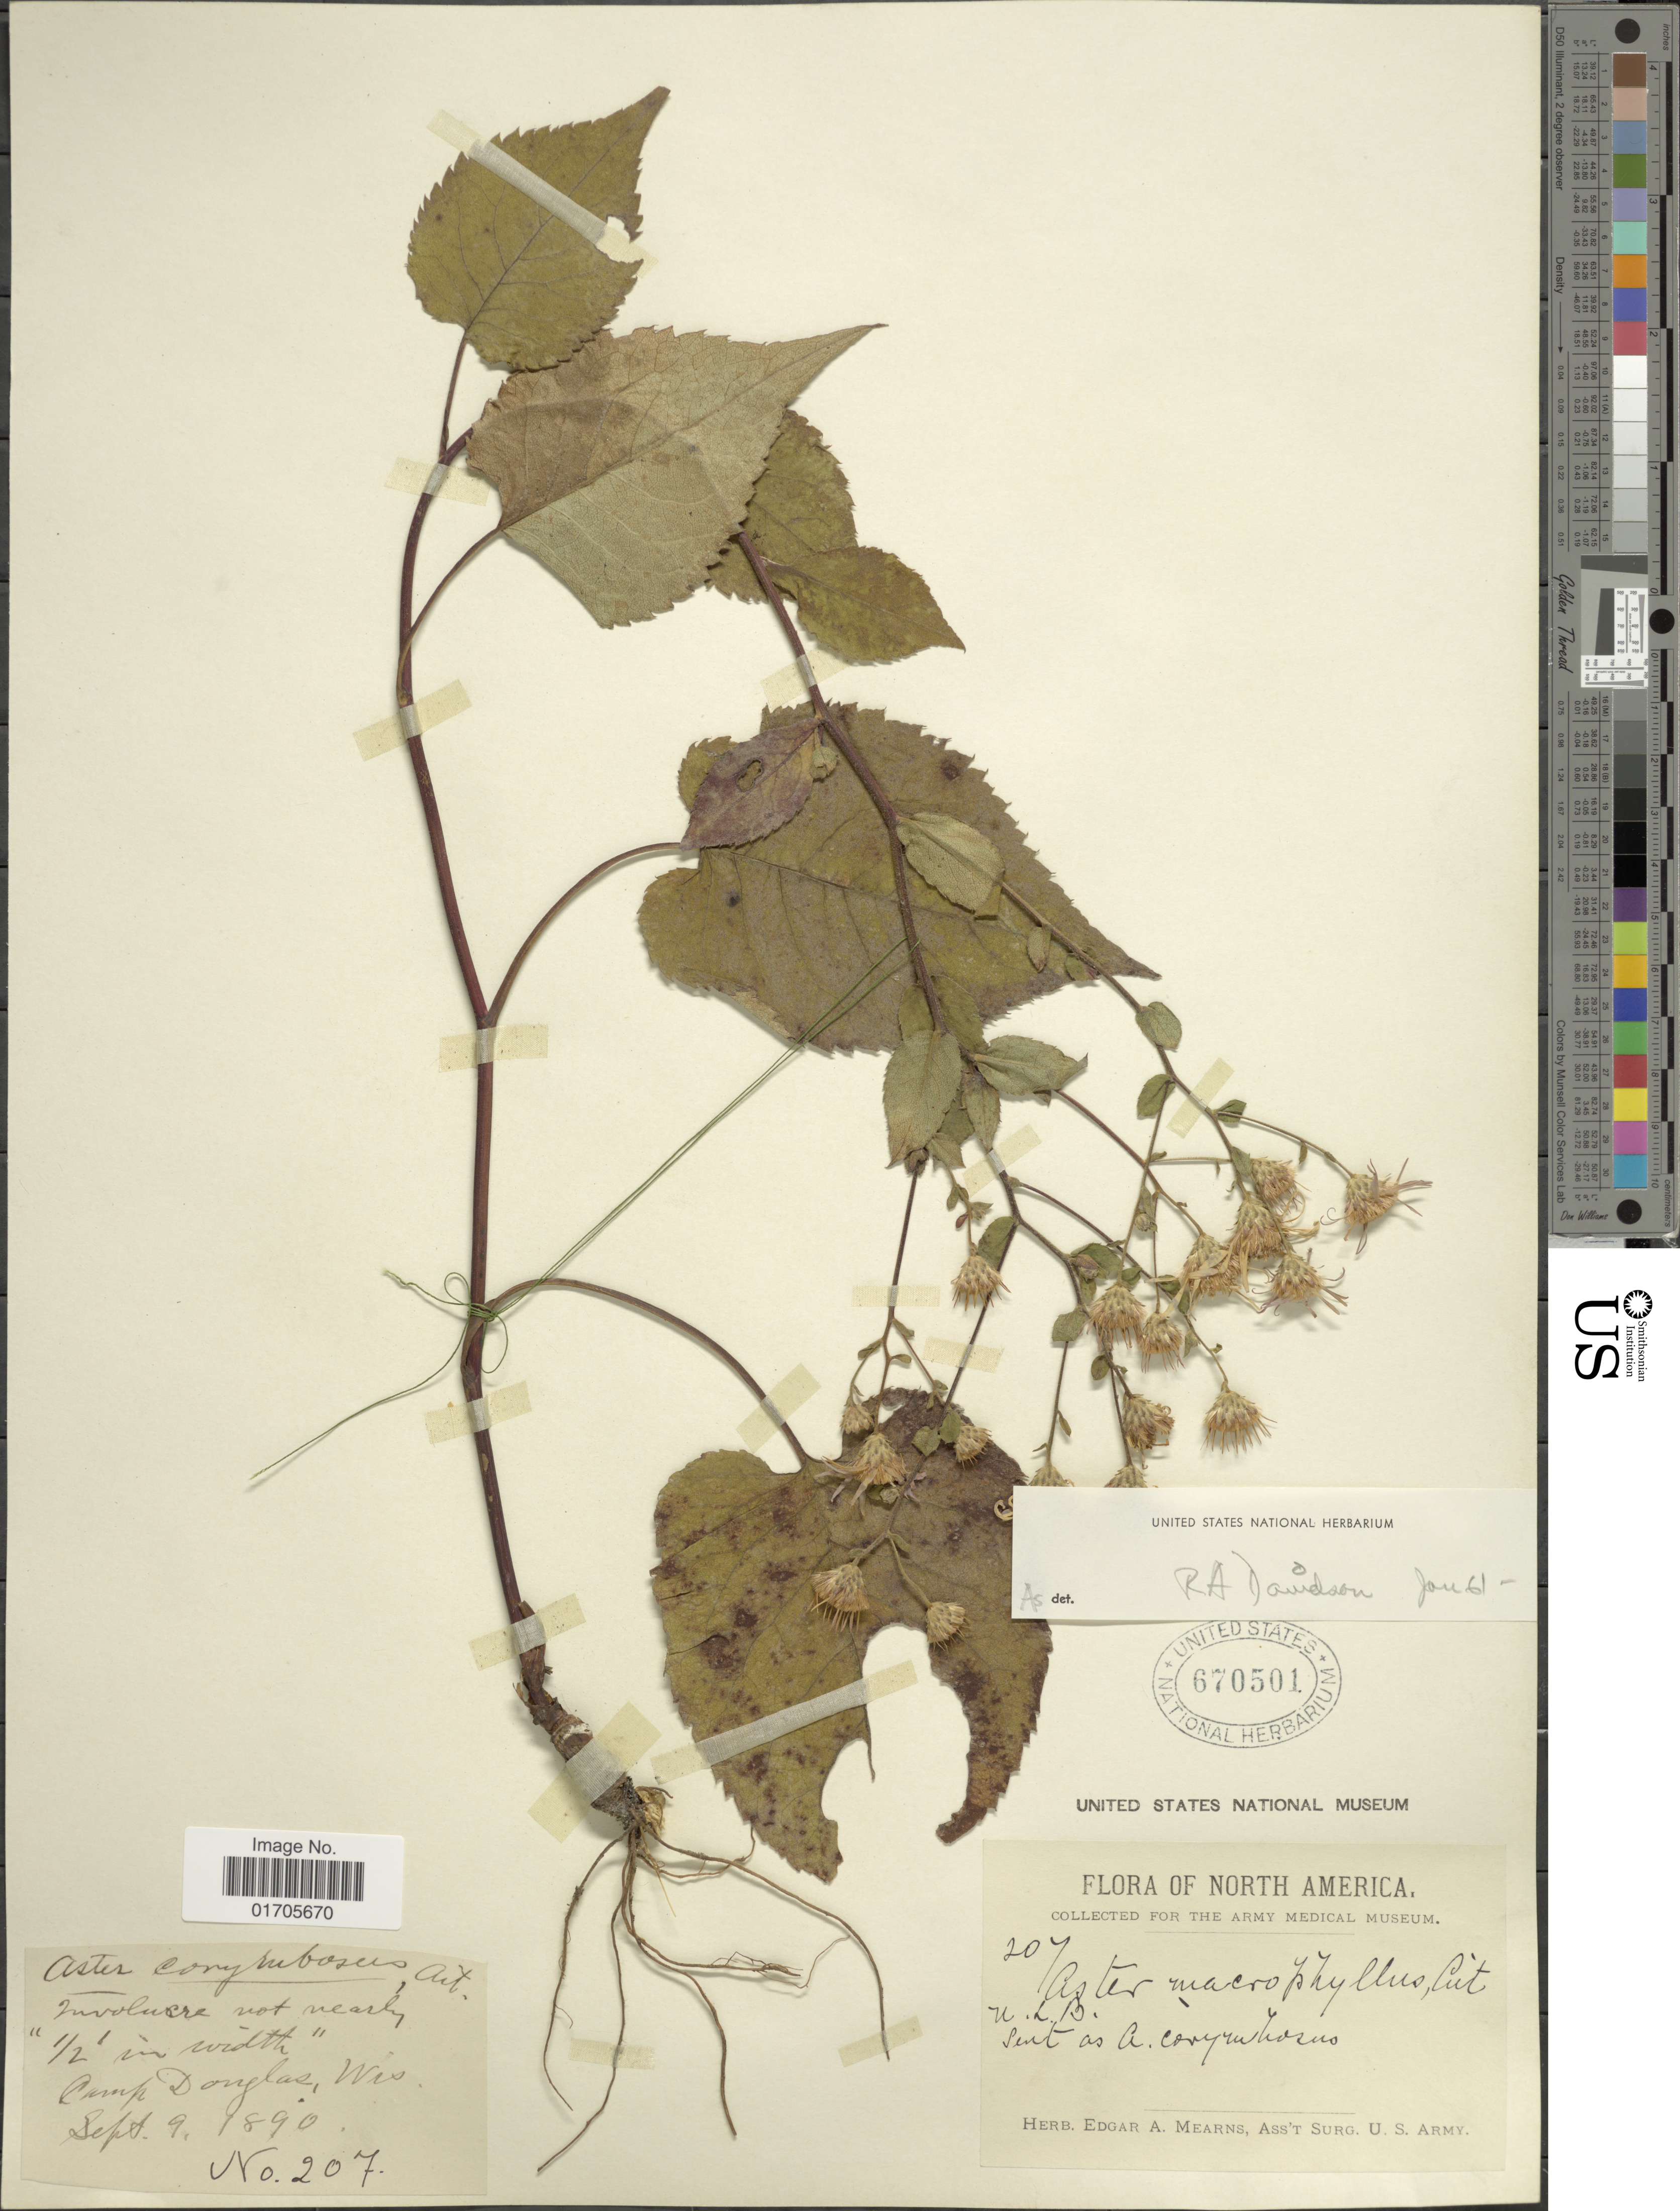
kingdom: Plantae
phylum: Tracheophyta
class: Magnoliopsida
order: Asterales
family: Asteraceae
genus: Eurybia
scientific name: Eurybia macrophylla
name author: (L.) Cass.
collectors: ex herb. Edgar A. Mearns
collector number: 207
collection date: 1890-09-09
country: United States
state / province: Wisconsin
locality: Camp Douglas, Wis.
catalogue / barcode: US 670501